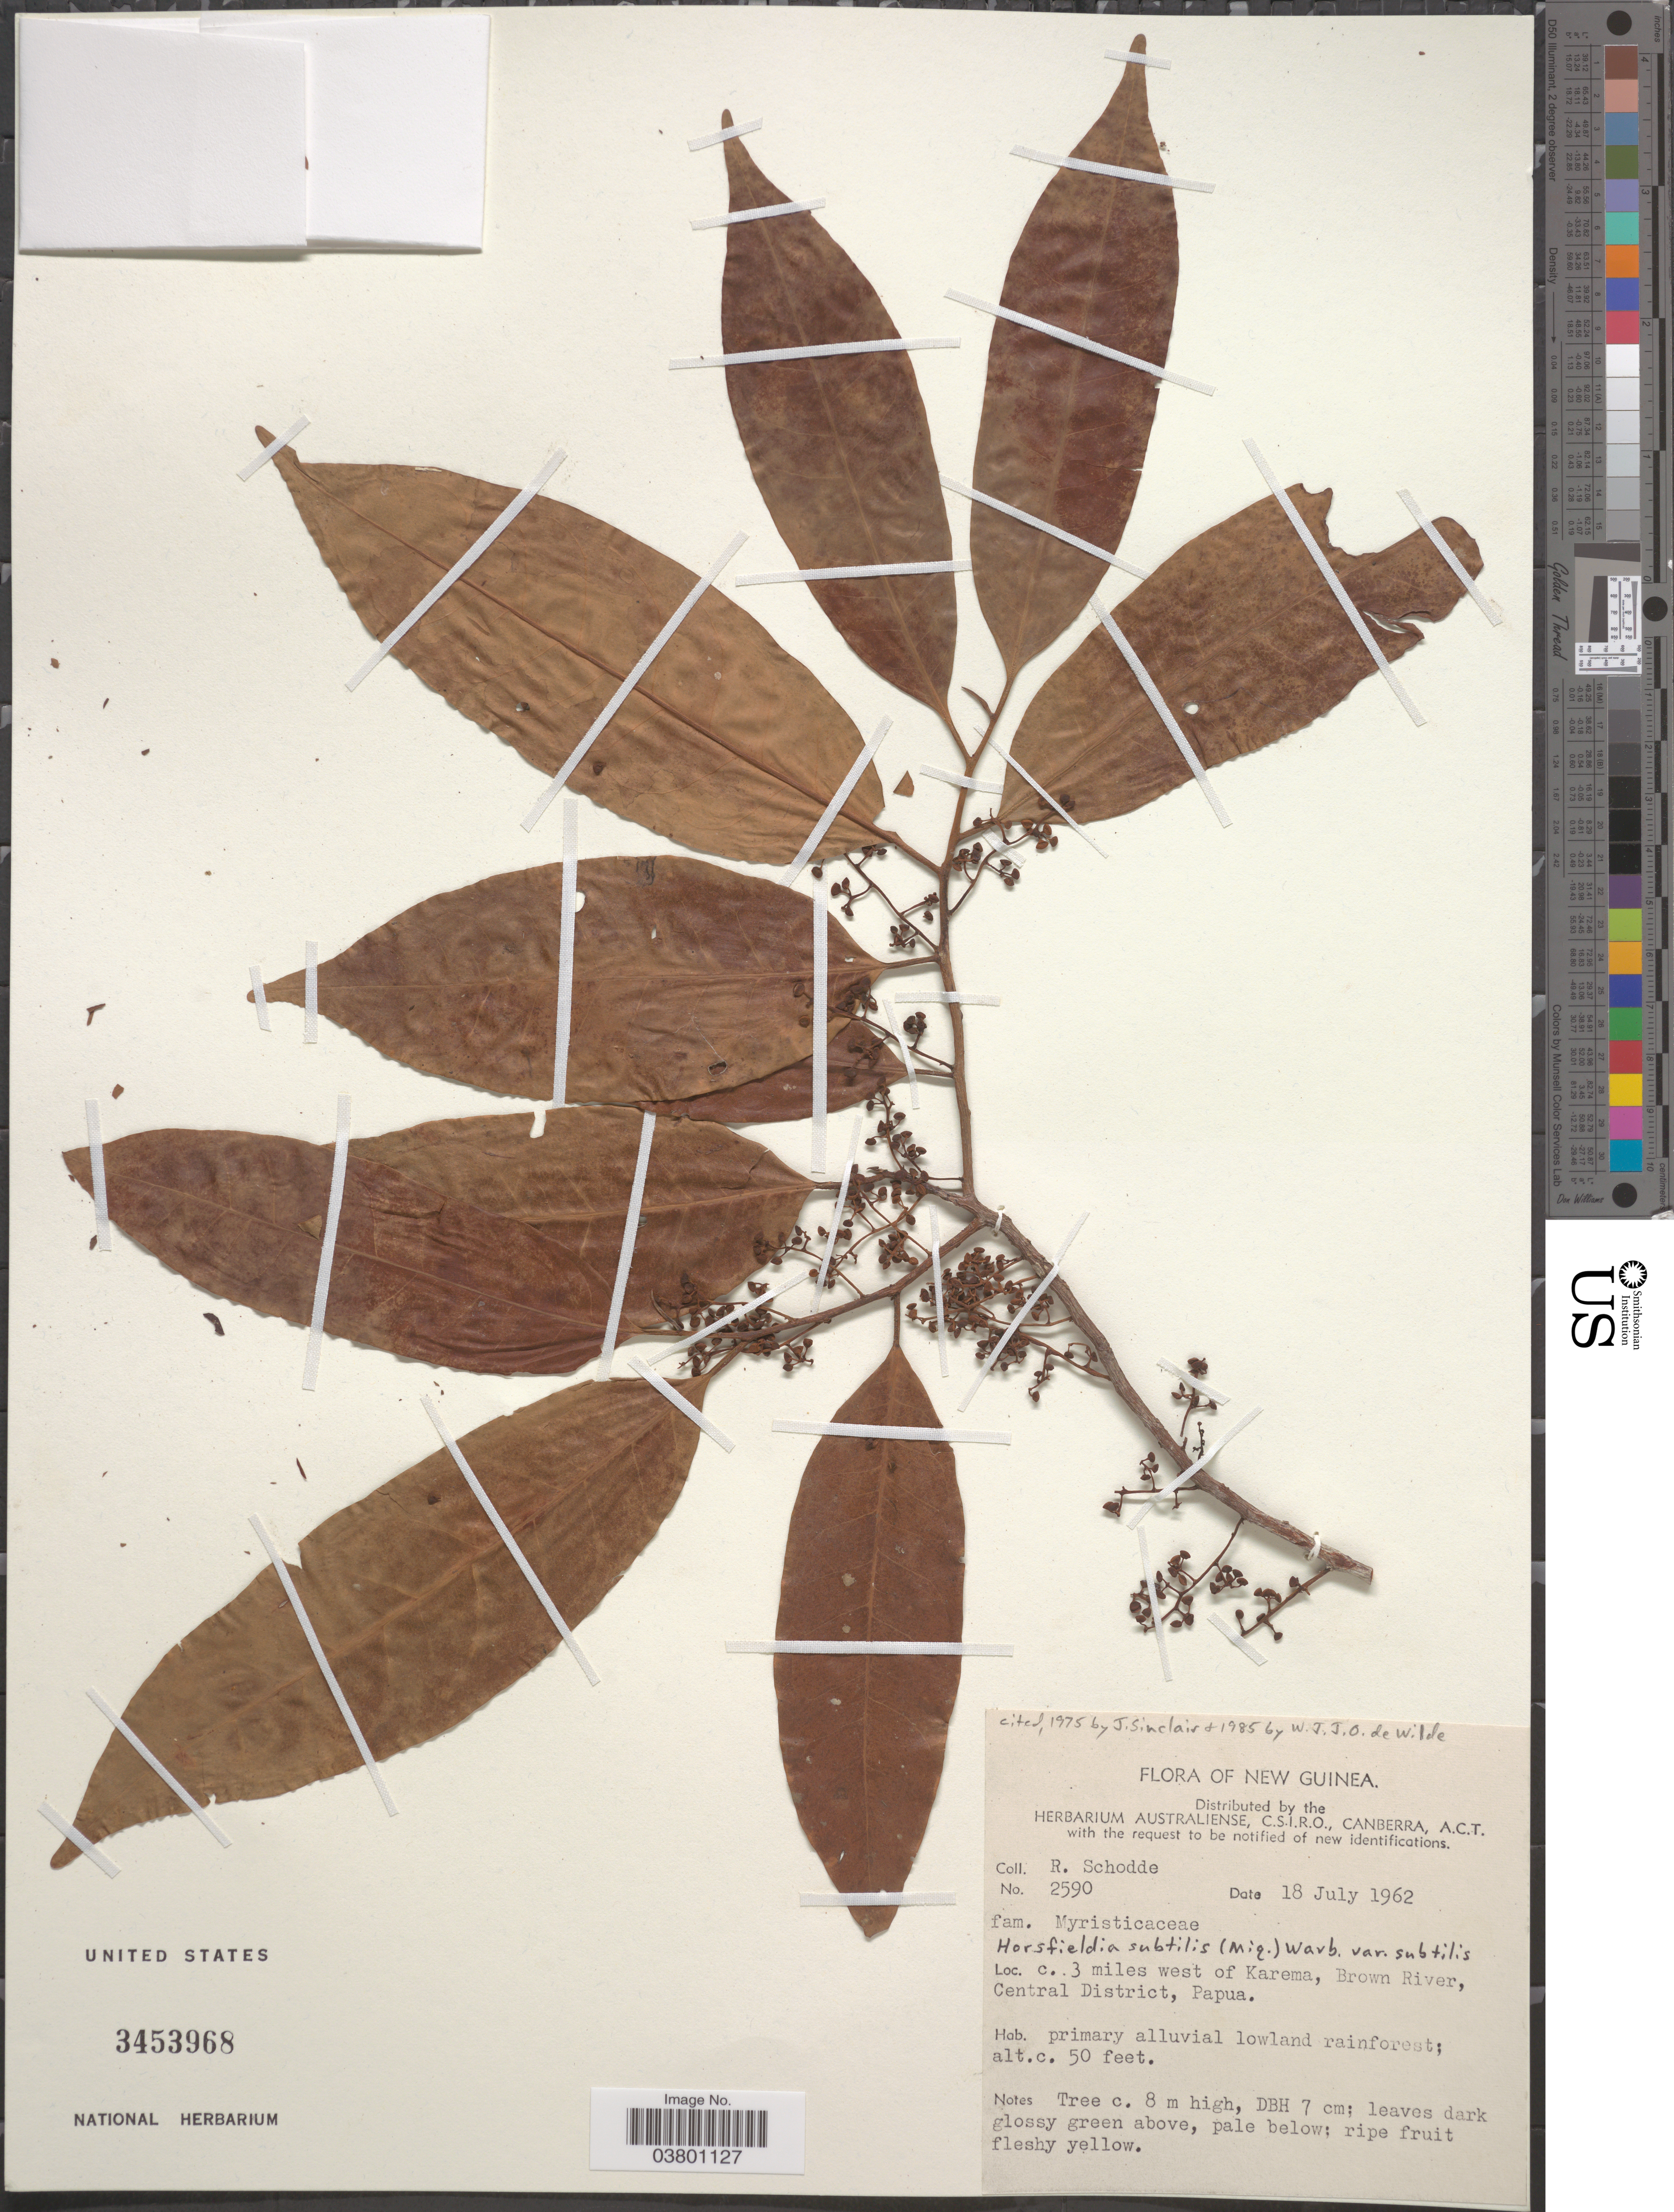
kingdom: Plantae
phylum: Tracheophyta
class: Magnoliopsida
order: Magnoliales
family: Myristicaceae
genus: Horsfieldia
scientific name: Horsfieldia subtilis var. subtilis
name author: Warb.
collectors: R. Schodde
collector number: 2590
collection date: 1962-07-18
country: Papua New Guinea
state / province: Central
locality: New Guinea. c. 3 miles west of Karema, Brown River, Central District, Papua.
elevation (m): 15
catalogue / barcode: US 3453968